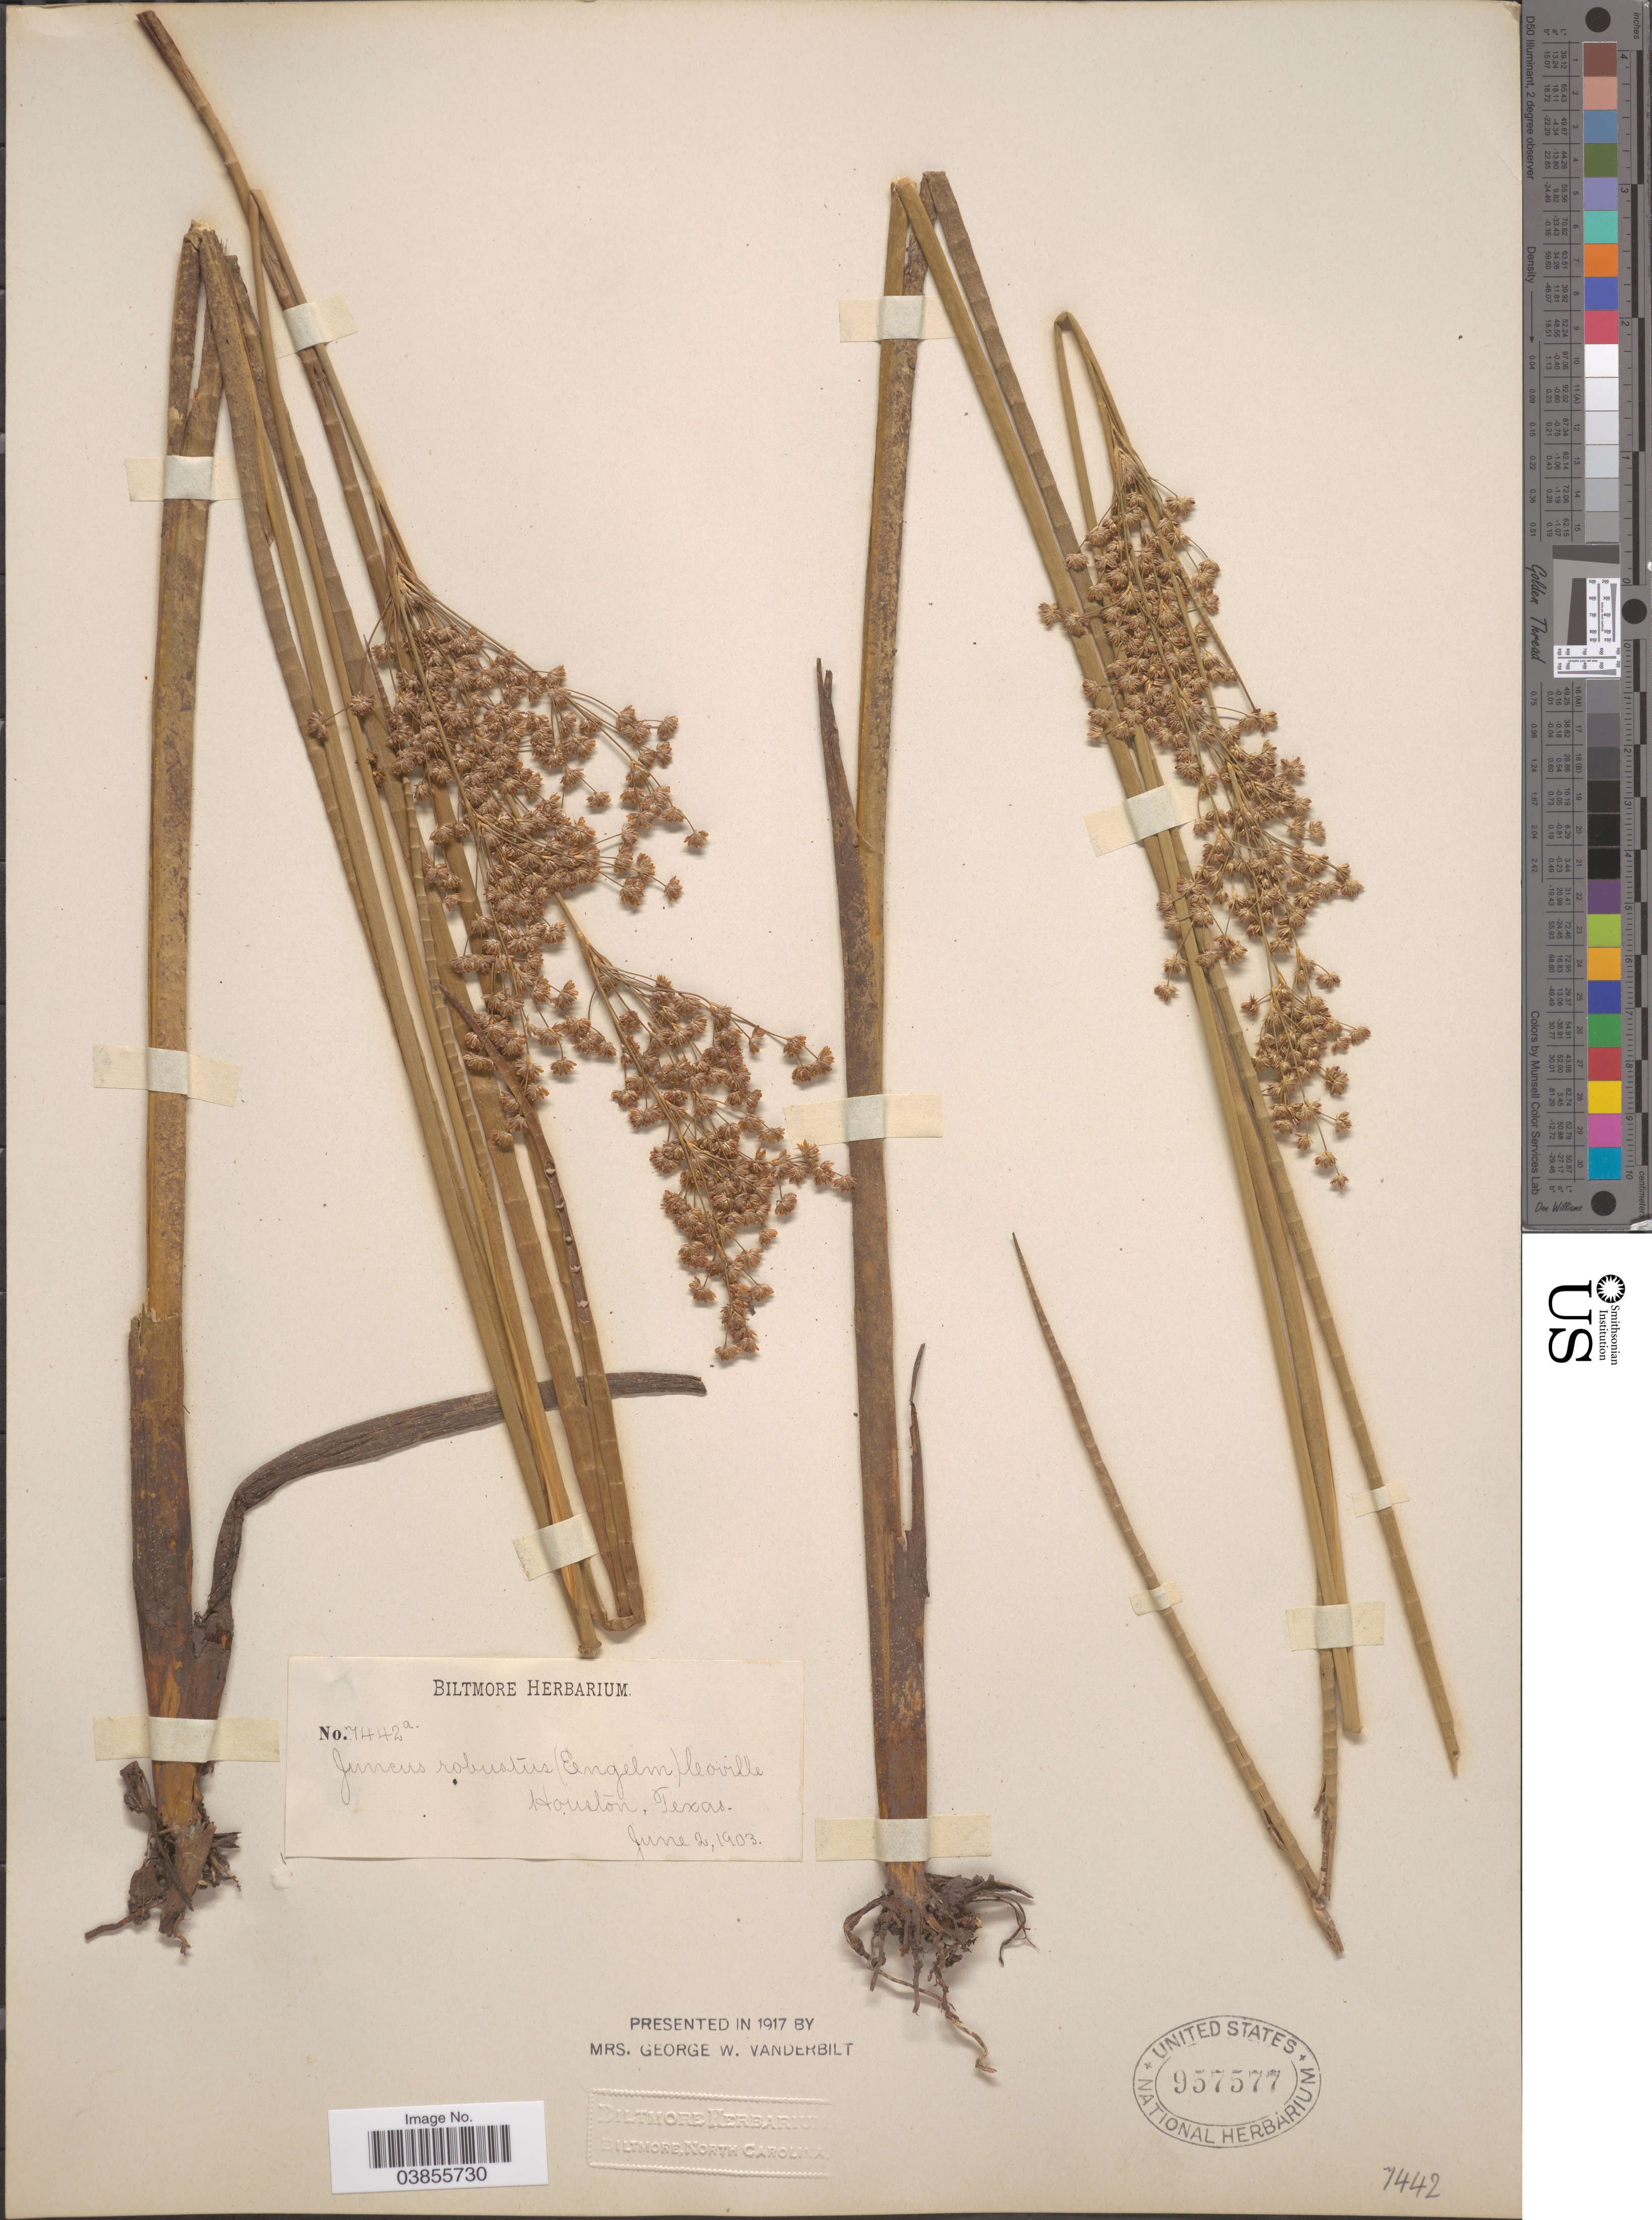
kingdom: Plantae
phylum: Tracheophyta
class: Liliopsida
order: Poales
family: Juncaceae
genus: Juncus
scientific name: Juncus nodatus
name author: Coville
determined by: Strong, Mark T., (BOT), Smithsonian Institution - National Museum of Natural History (UNITED STATES)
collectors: ex herb. Biltmore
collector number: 7442a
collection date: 1903-06-02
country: United States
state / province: Texas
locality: Houston.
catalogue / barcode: US 957577